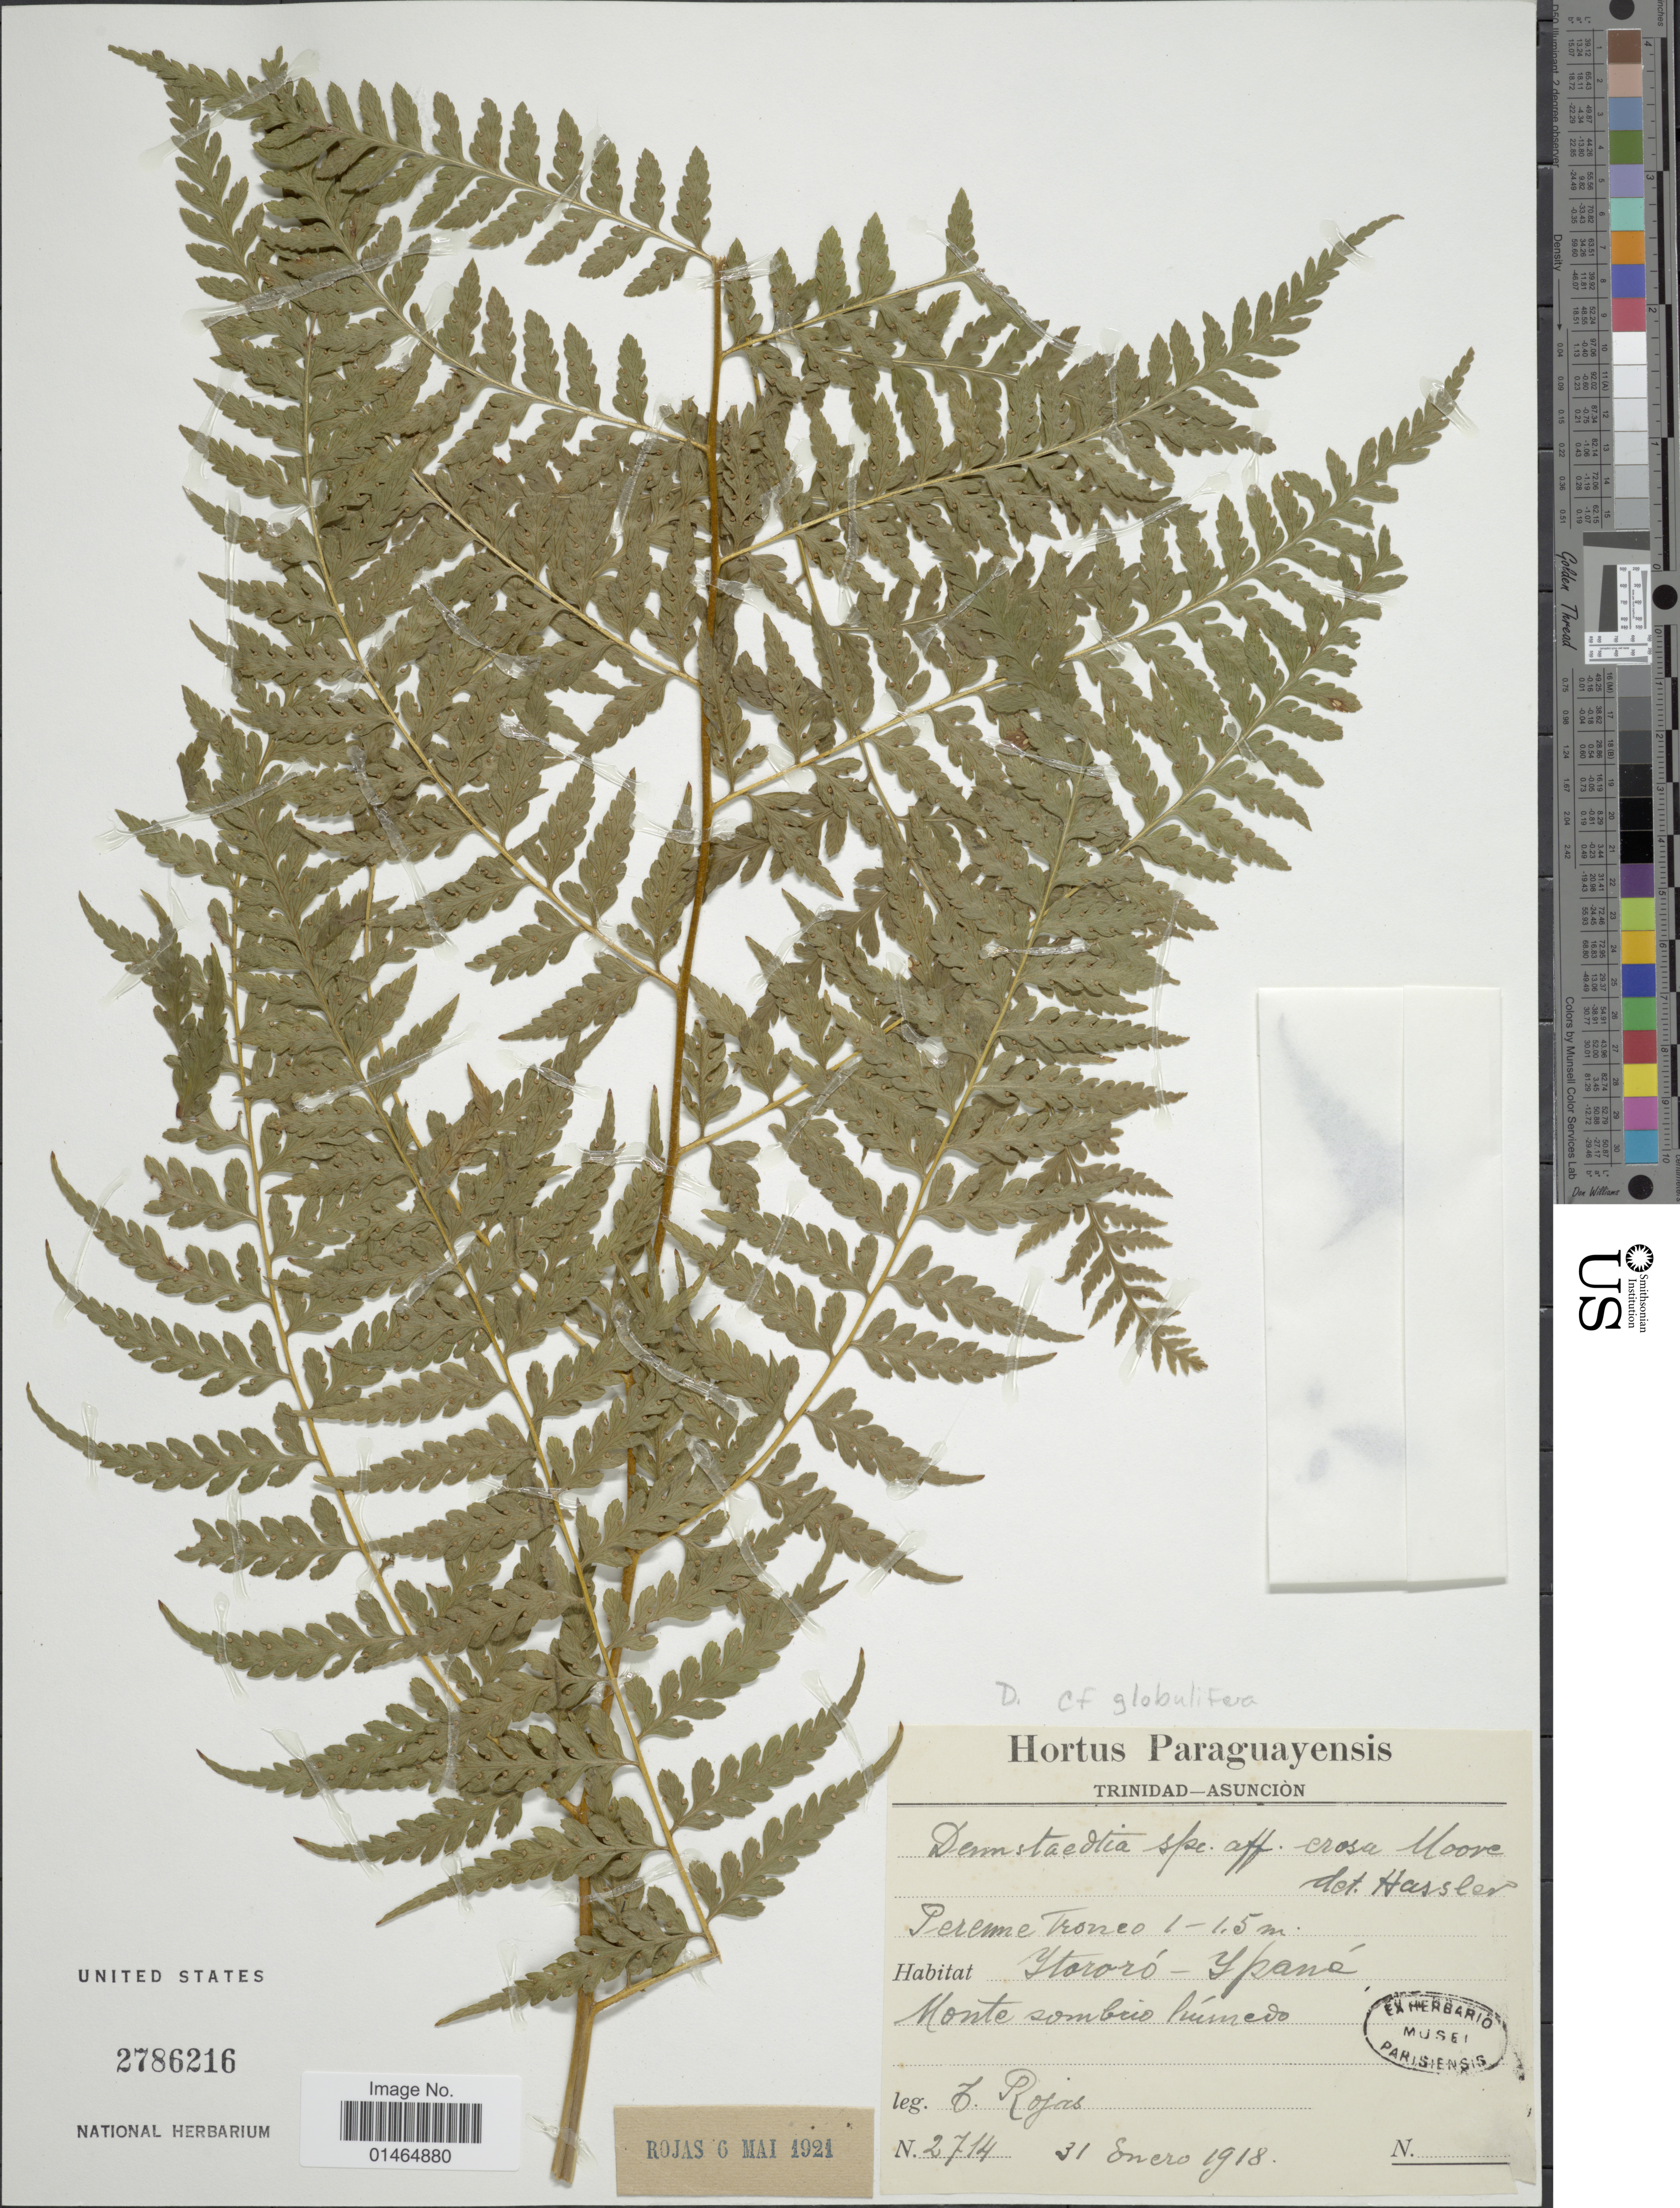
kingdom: Plantae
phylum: Tracheophyta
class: Polypodiopsida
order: Polypodiales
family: Dennstaedtiaceae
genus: Dennstaedtia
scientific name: Dennstaedtia globulifera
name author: (Poir.) Hieron.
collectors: C. Rojas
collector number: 2714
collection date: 1918-01-31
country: Paraguay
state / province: Asuncion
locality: Trinidad. Ytororó - Ypaná. Monte sombrio húmedo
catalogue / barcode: US 2786216